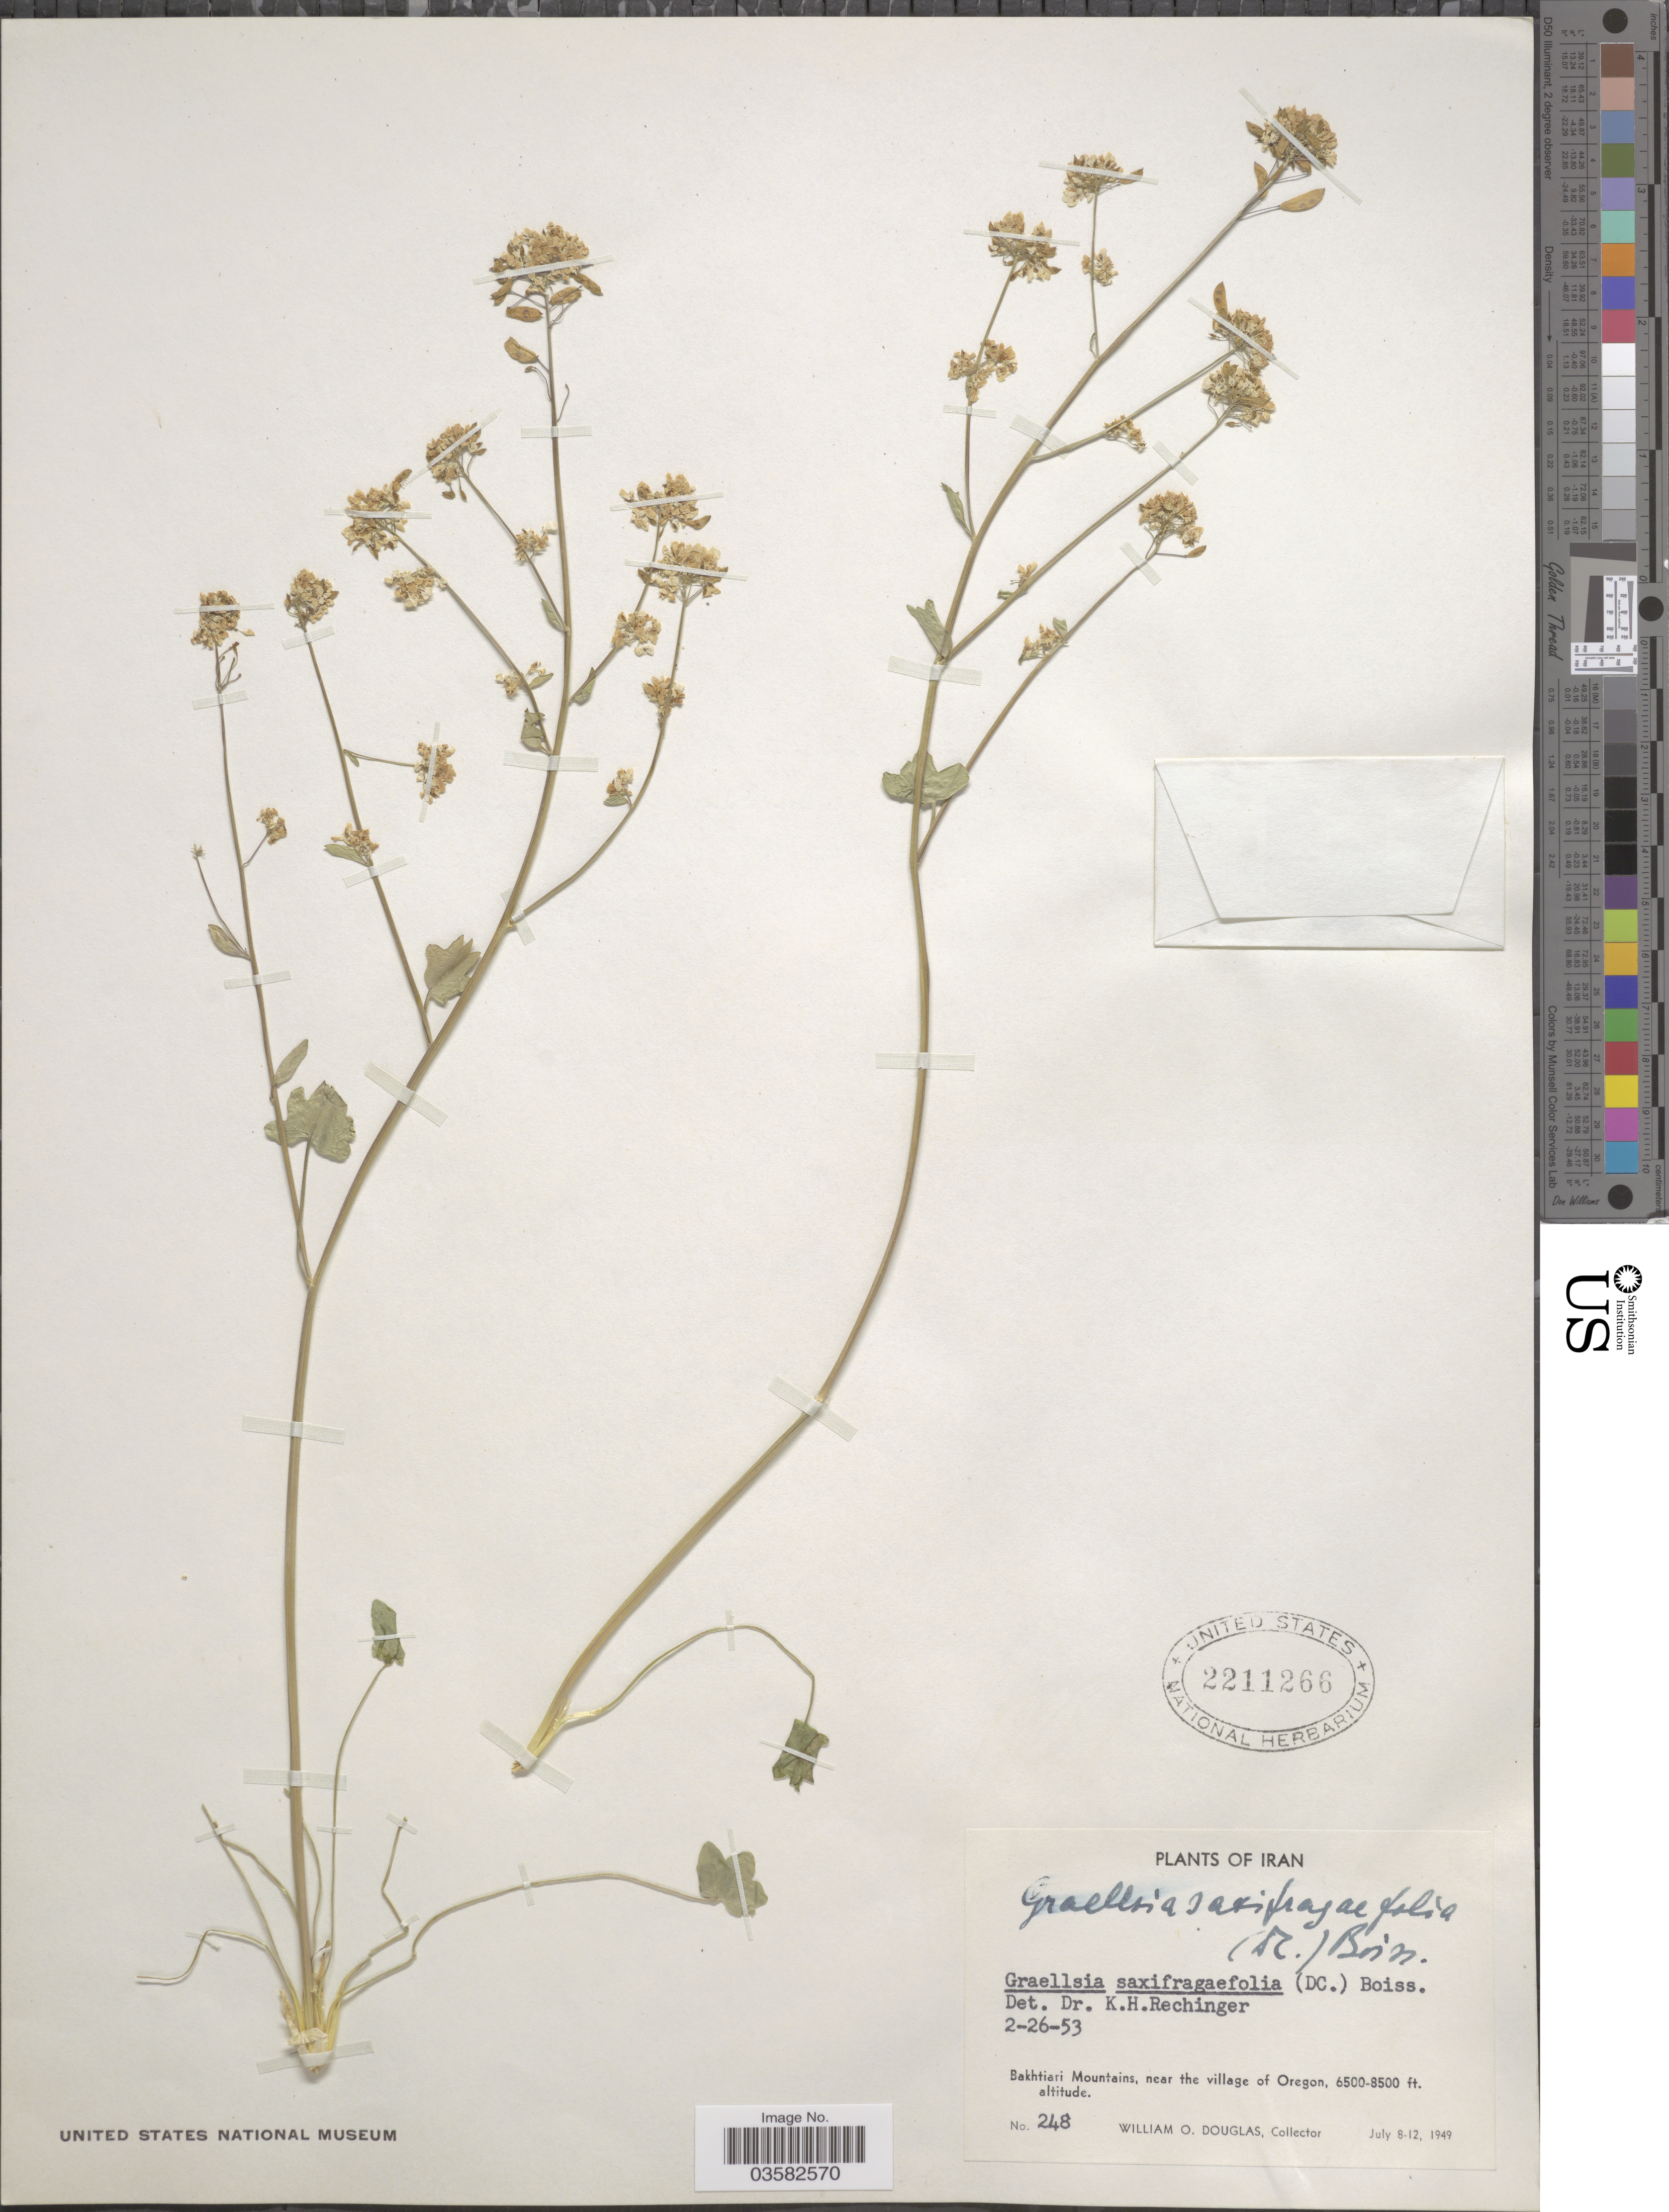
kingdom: Plantae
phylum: Tracheophyta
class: Magnoliopsida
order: Brassicales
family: Brassicaceae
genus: Graellsia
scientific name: Graellsia saxifragifolia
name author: Boiss.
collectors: W. Douglas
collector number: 248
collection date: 1949-07-08/1949-07-12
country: Iran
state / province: Chahar Mahaal and Bakhtiari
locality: Bakhtiari Mountains, near the village of Oregon.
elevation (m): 1981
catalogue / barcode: US 2211266